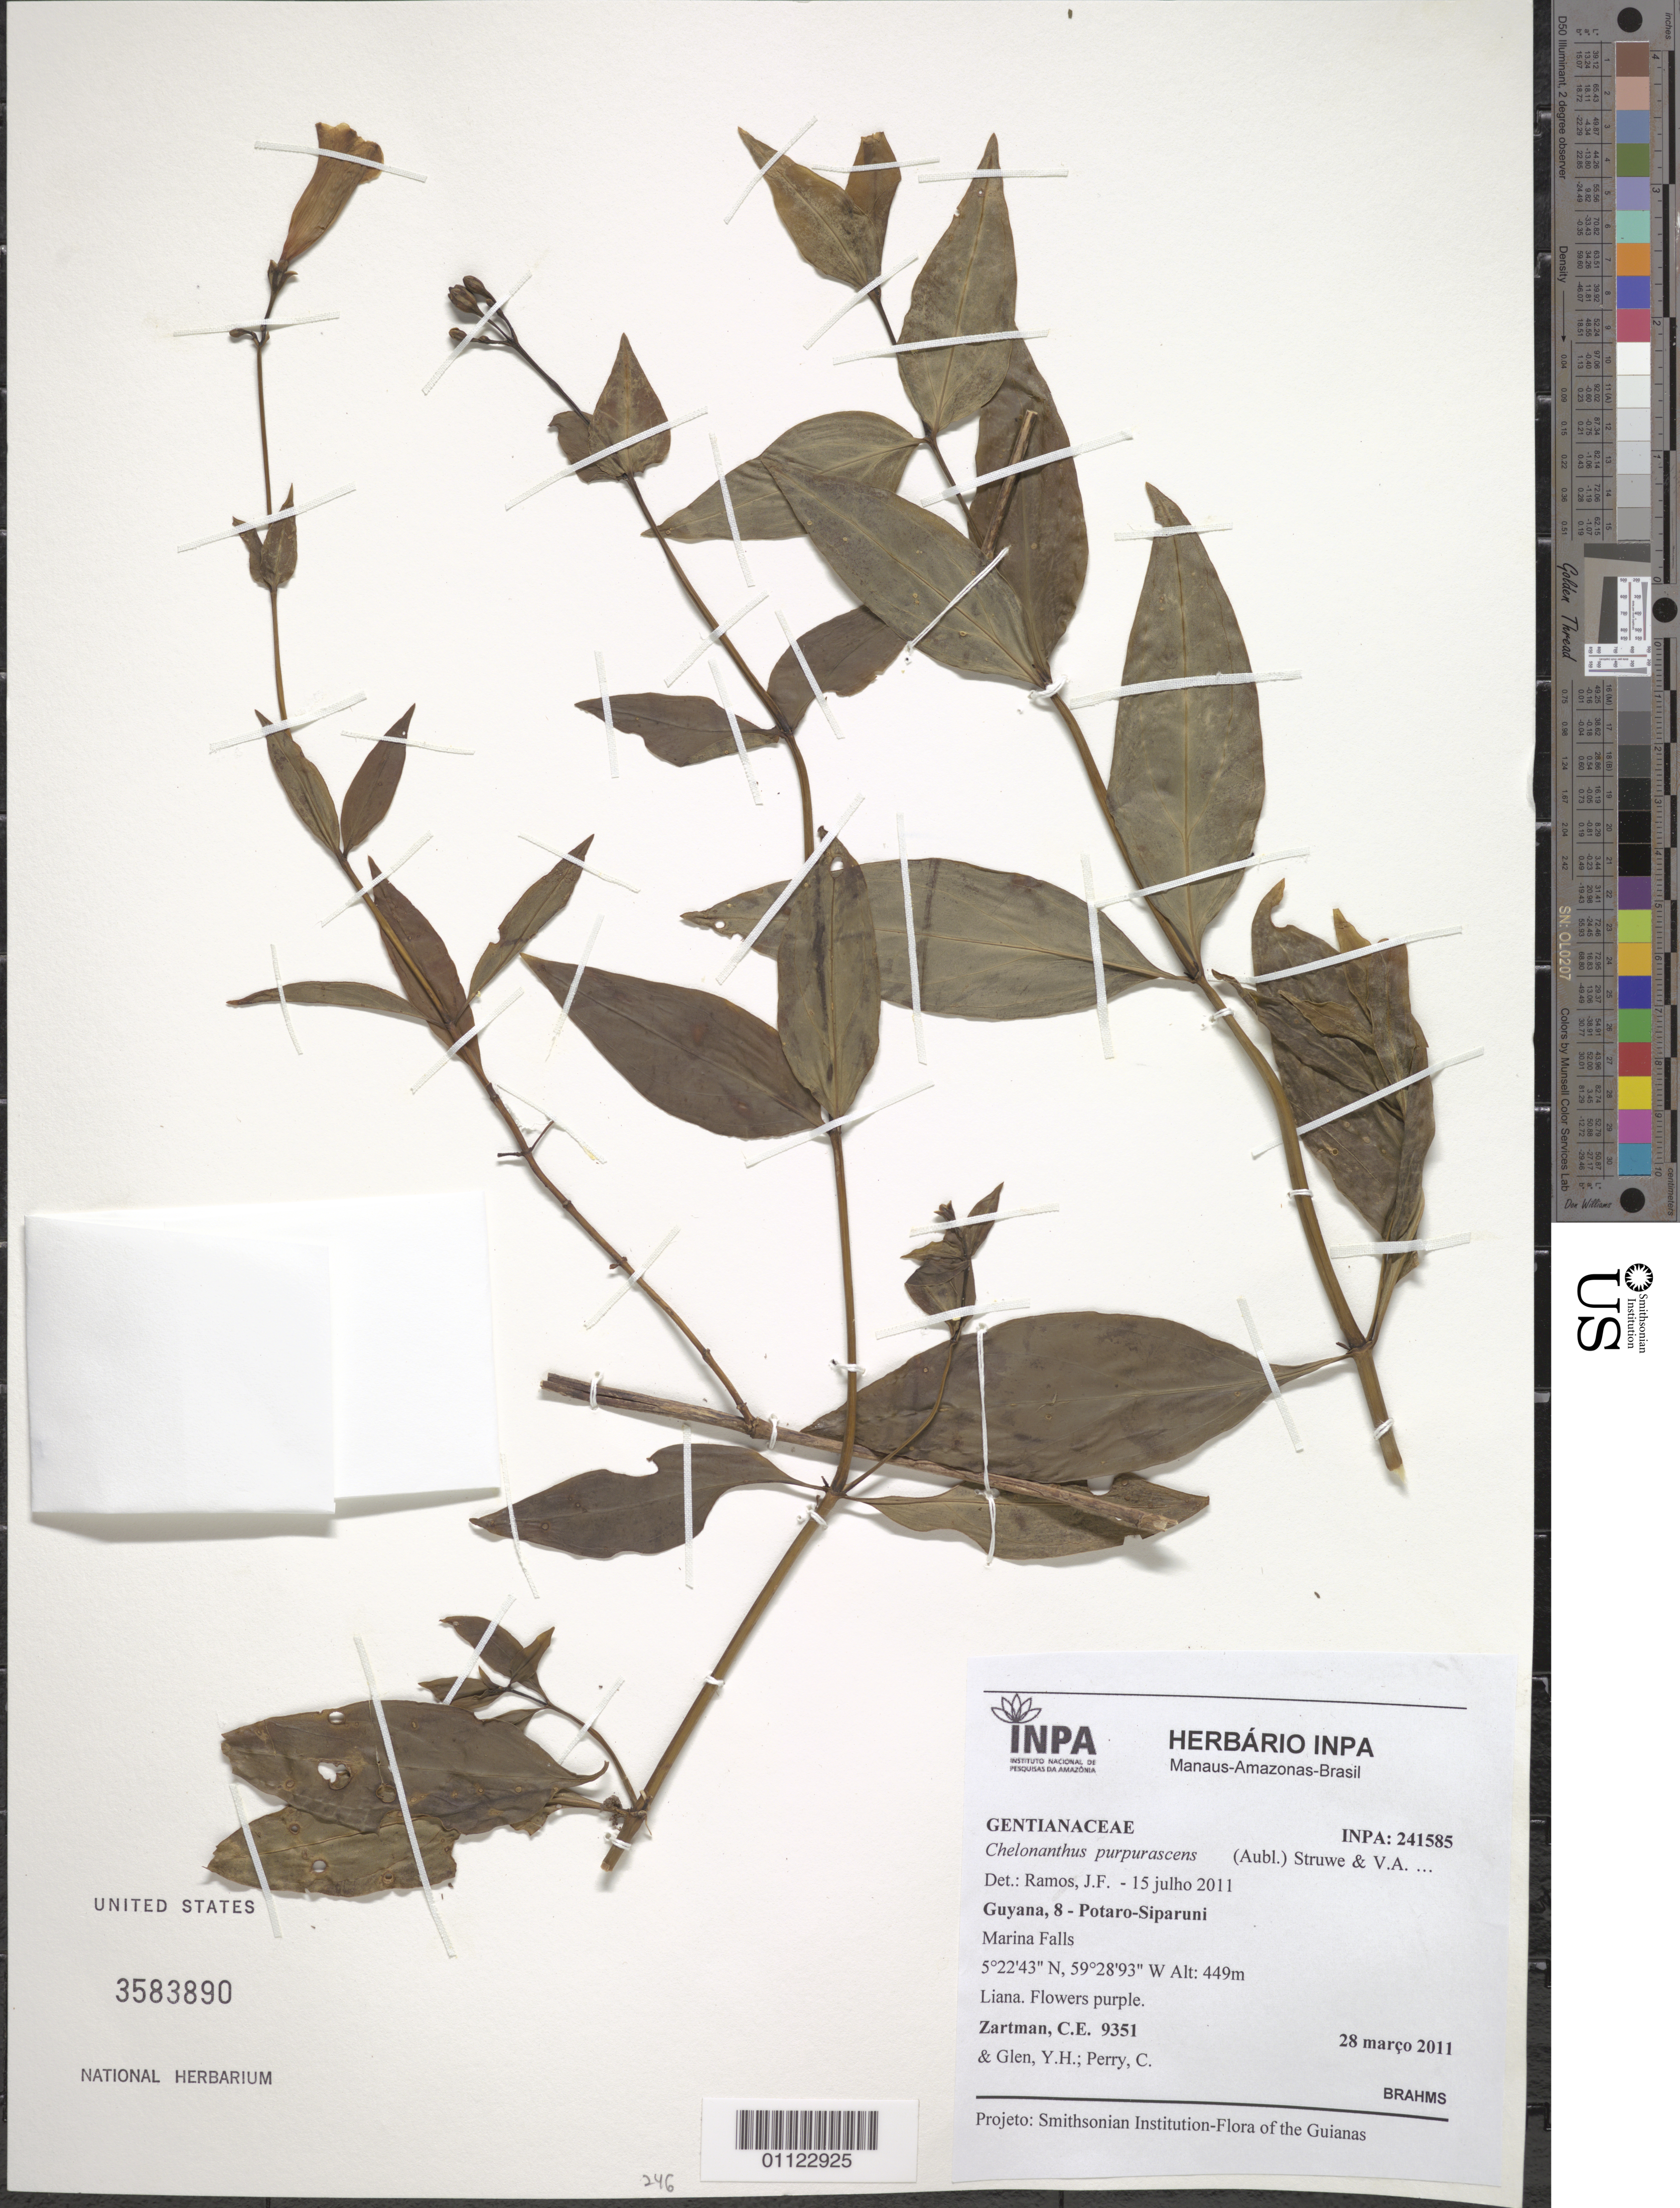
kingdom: Plantae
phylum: Tracheophyta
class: Magnoliopsida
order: Gentianales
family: Gentianaceae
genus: Chelonanthus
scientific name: Chelonanthus purpurascens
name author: (Aubl.) Struwe et al.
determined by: Ramos, J. F.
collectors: C. Zartman, Y. Glen & C. Perry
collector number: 9351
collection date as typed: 28-Mar-11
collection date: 1911-03-28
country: Guyana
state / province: Potaro-Siparuni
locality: Marina Falls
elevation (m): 449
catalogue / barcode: US 3583890